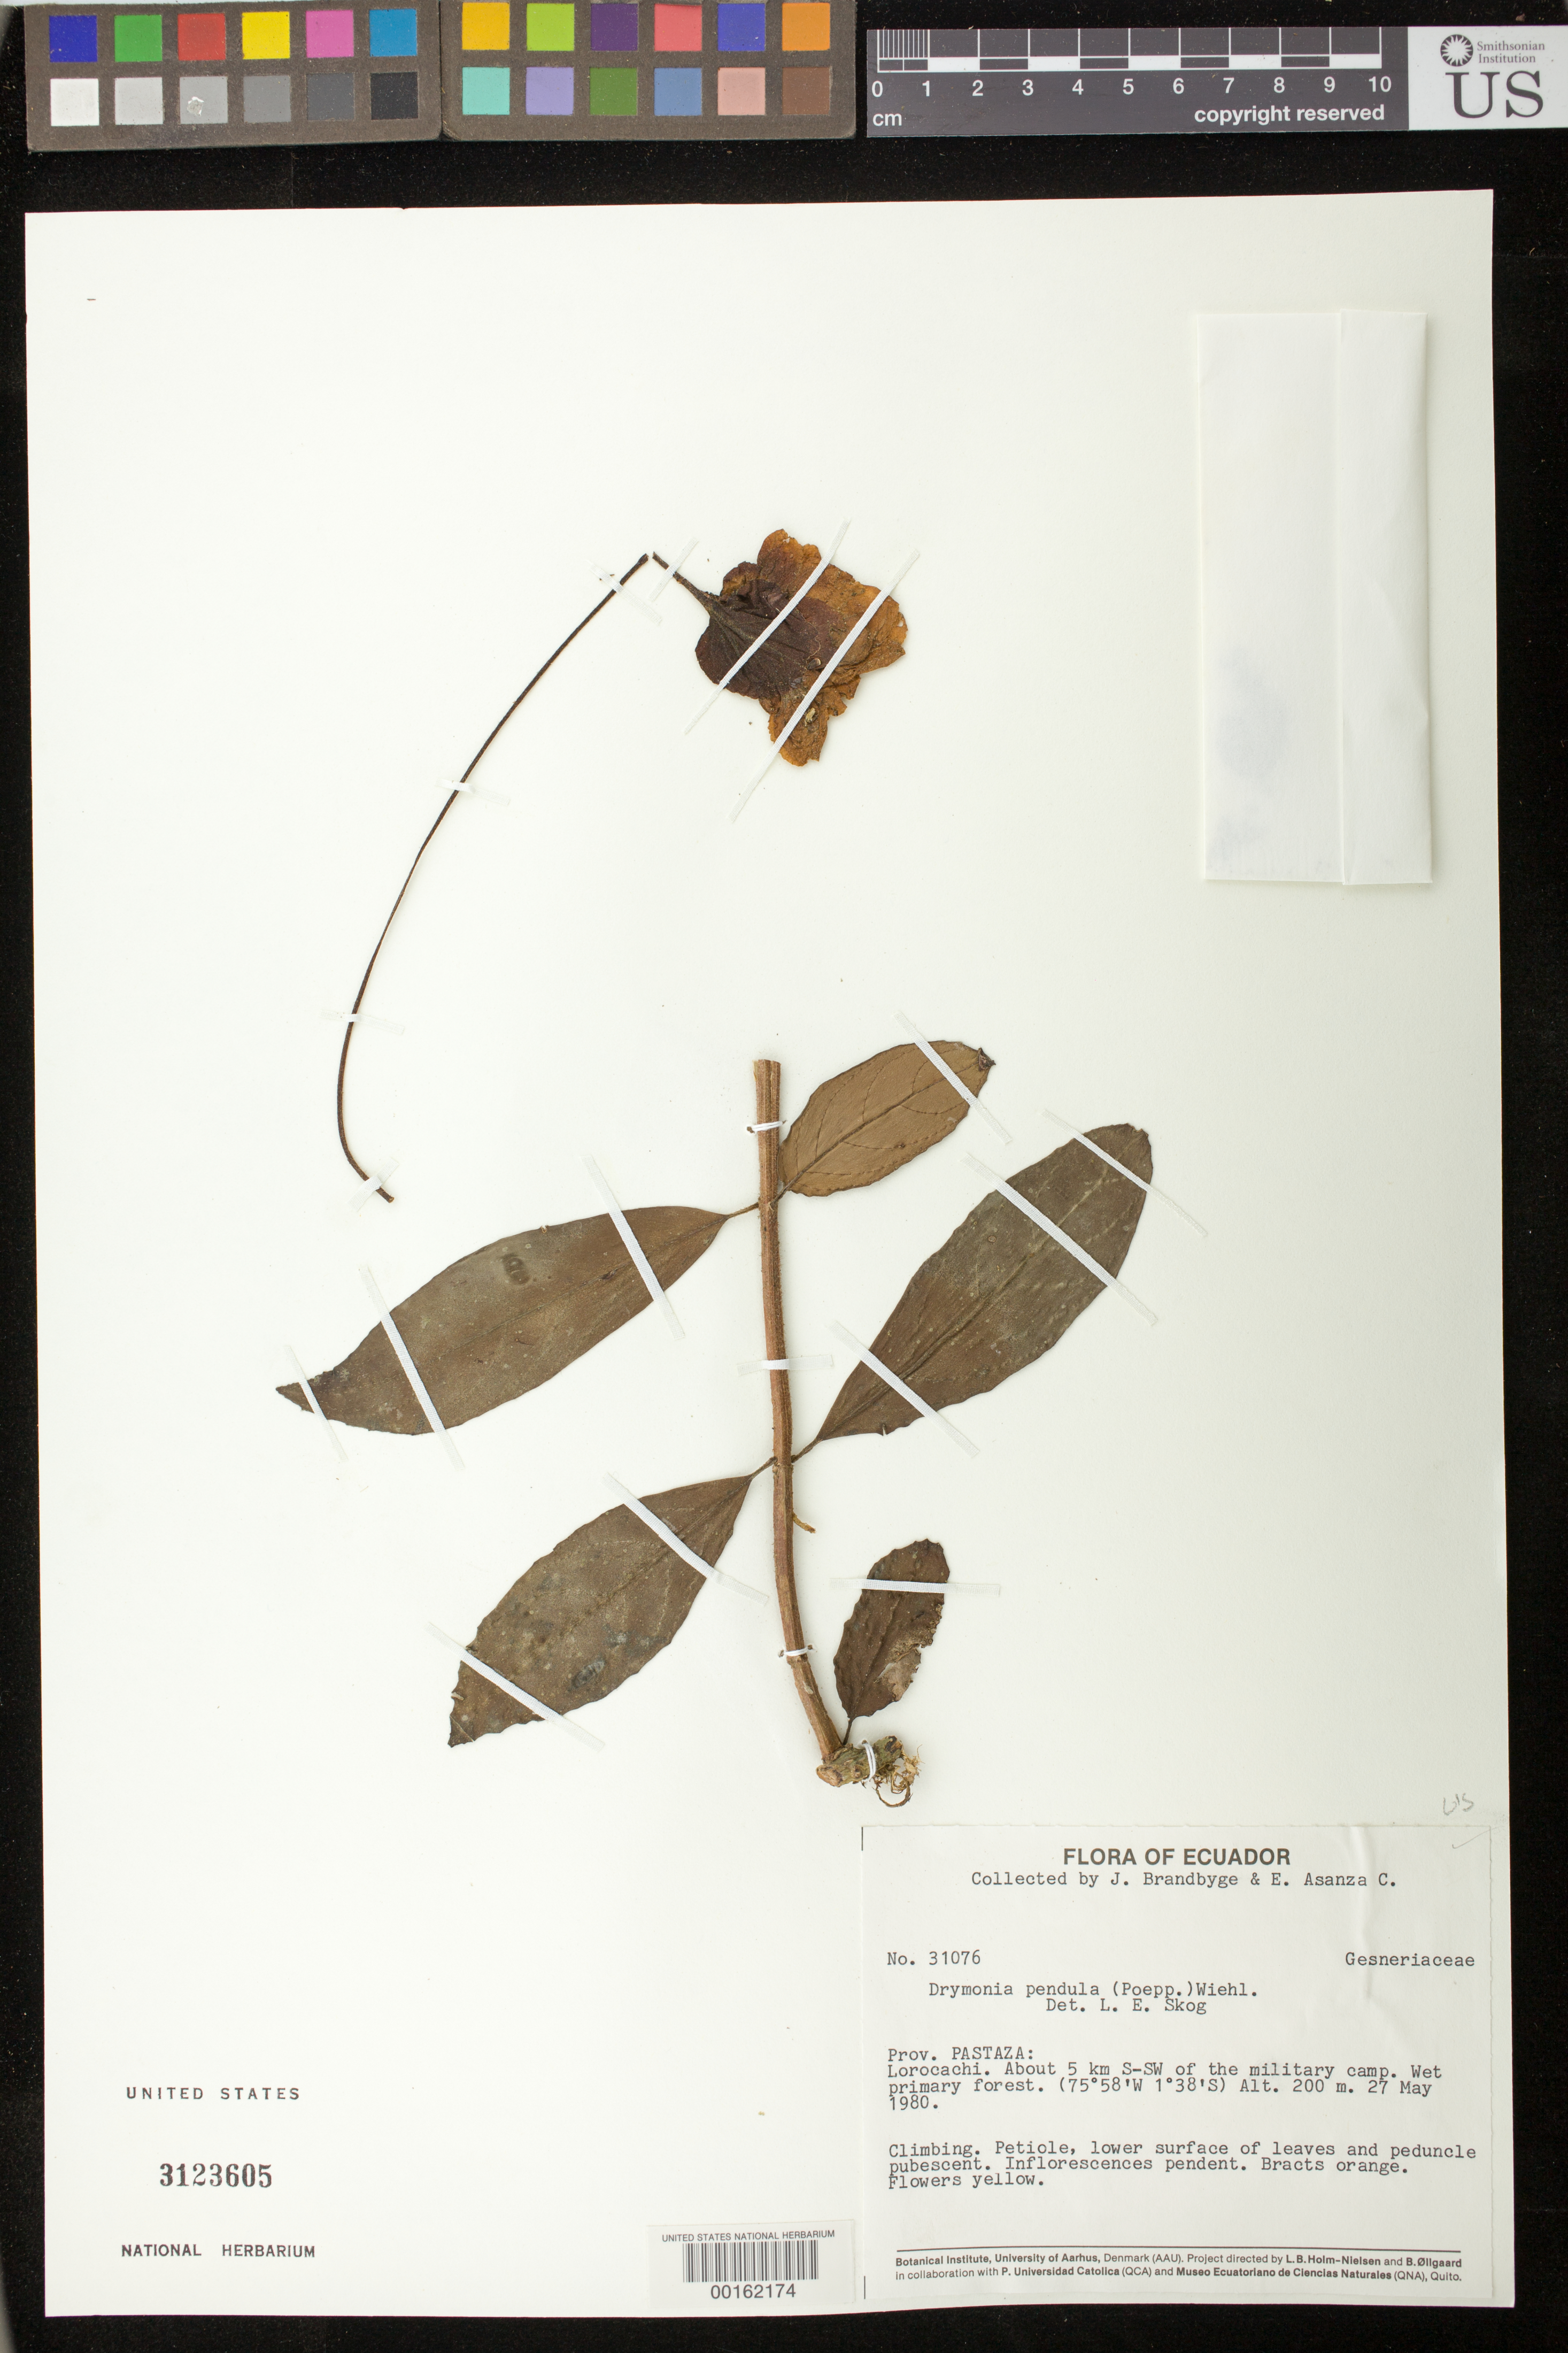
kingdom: Plantae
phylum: Tracheophyta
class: Magnoliopsida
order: Lamiales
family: Gesneriaceae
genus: Drymonia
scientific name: Drymonia pendula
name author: (Poepp.) Wiehler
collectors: J. Brandbyge & E. Asanza C.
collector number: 31076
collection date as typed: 27 May 1980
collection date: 1980-05-27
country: Ecuador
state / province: Pastaza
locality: Lorocachi, about 5 km S-SW of the military camp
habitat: Wet primary forest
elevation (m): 200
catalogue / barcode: US 3123605